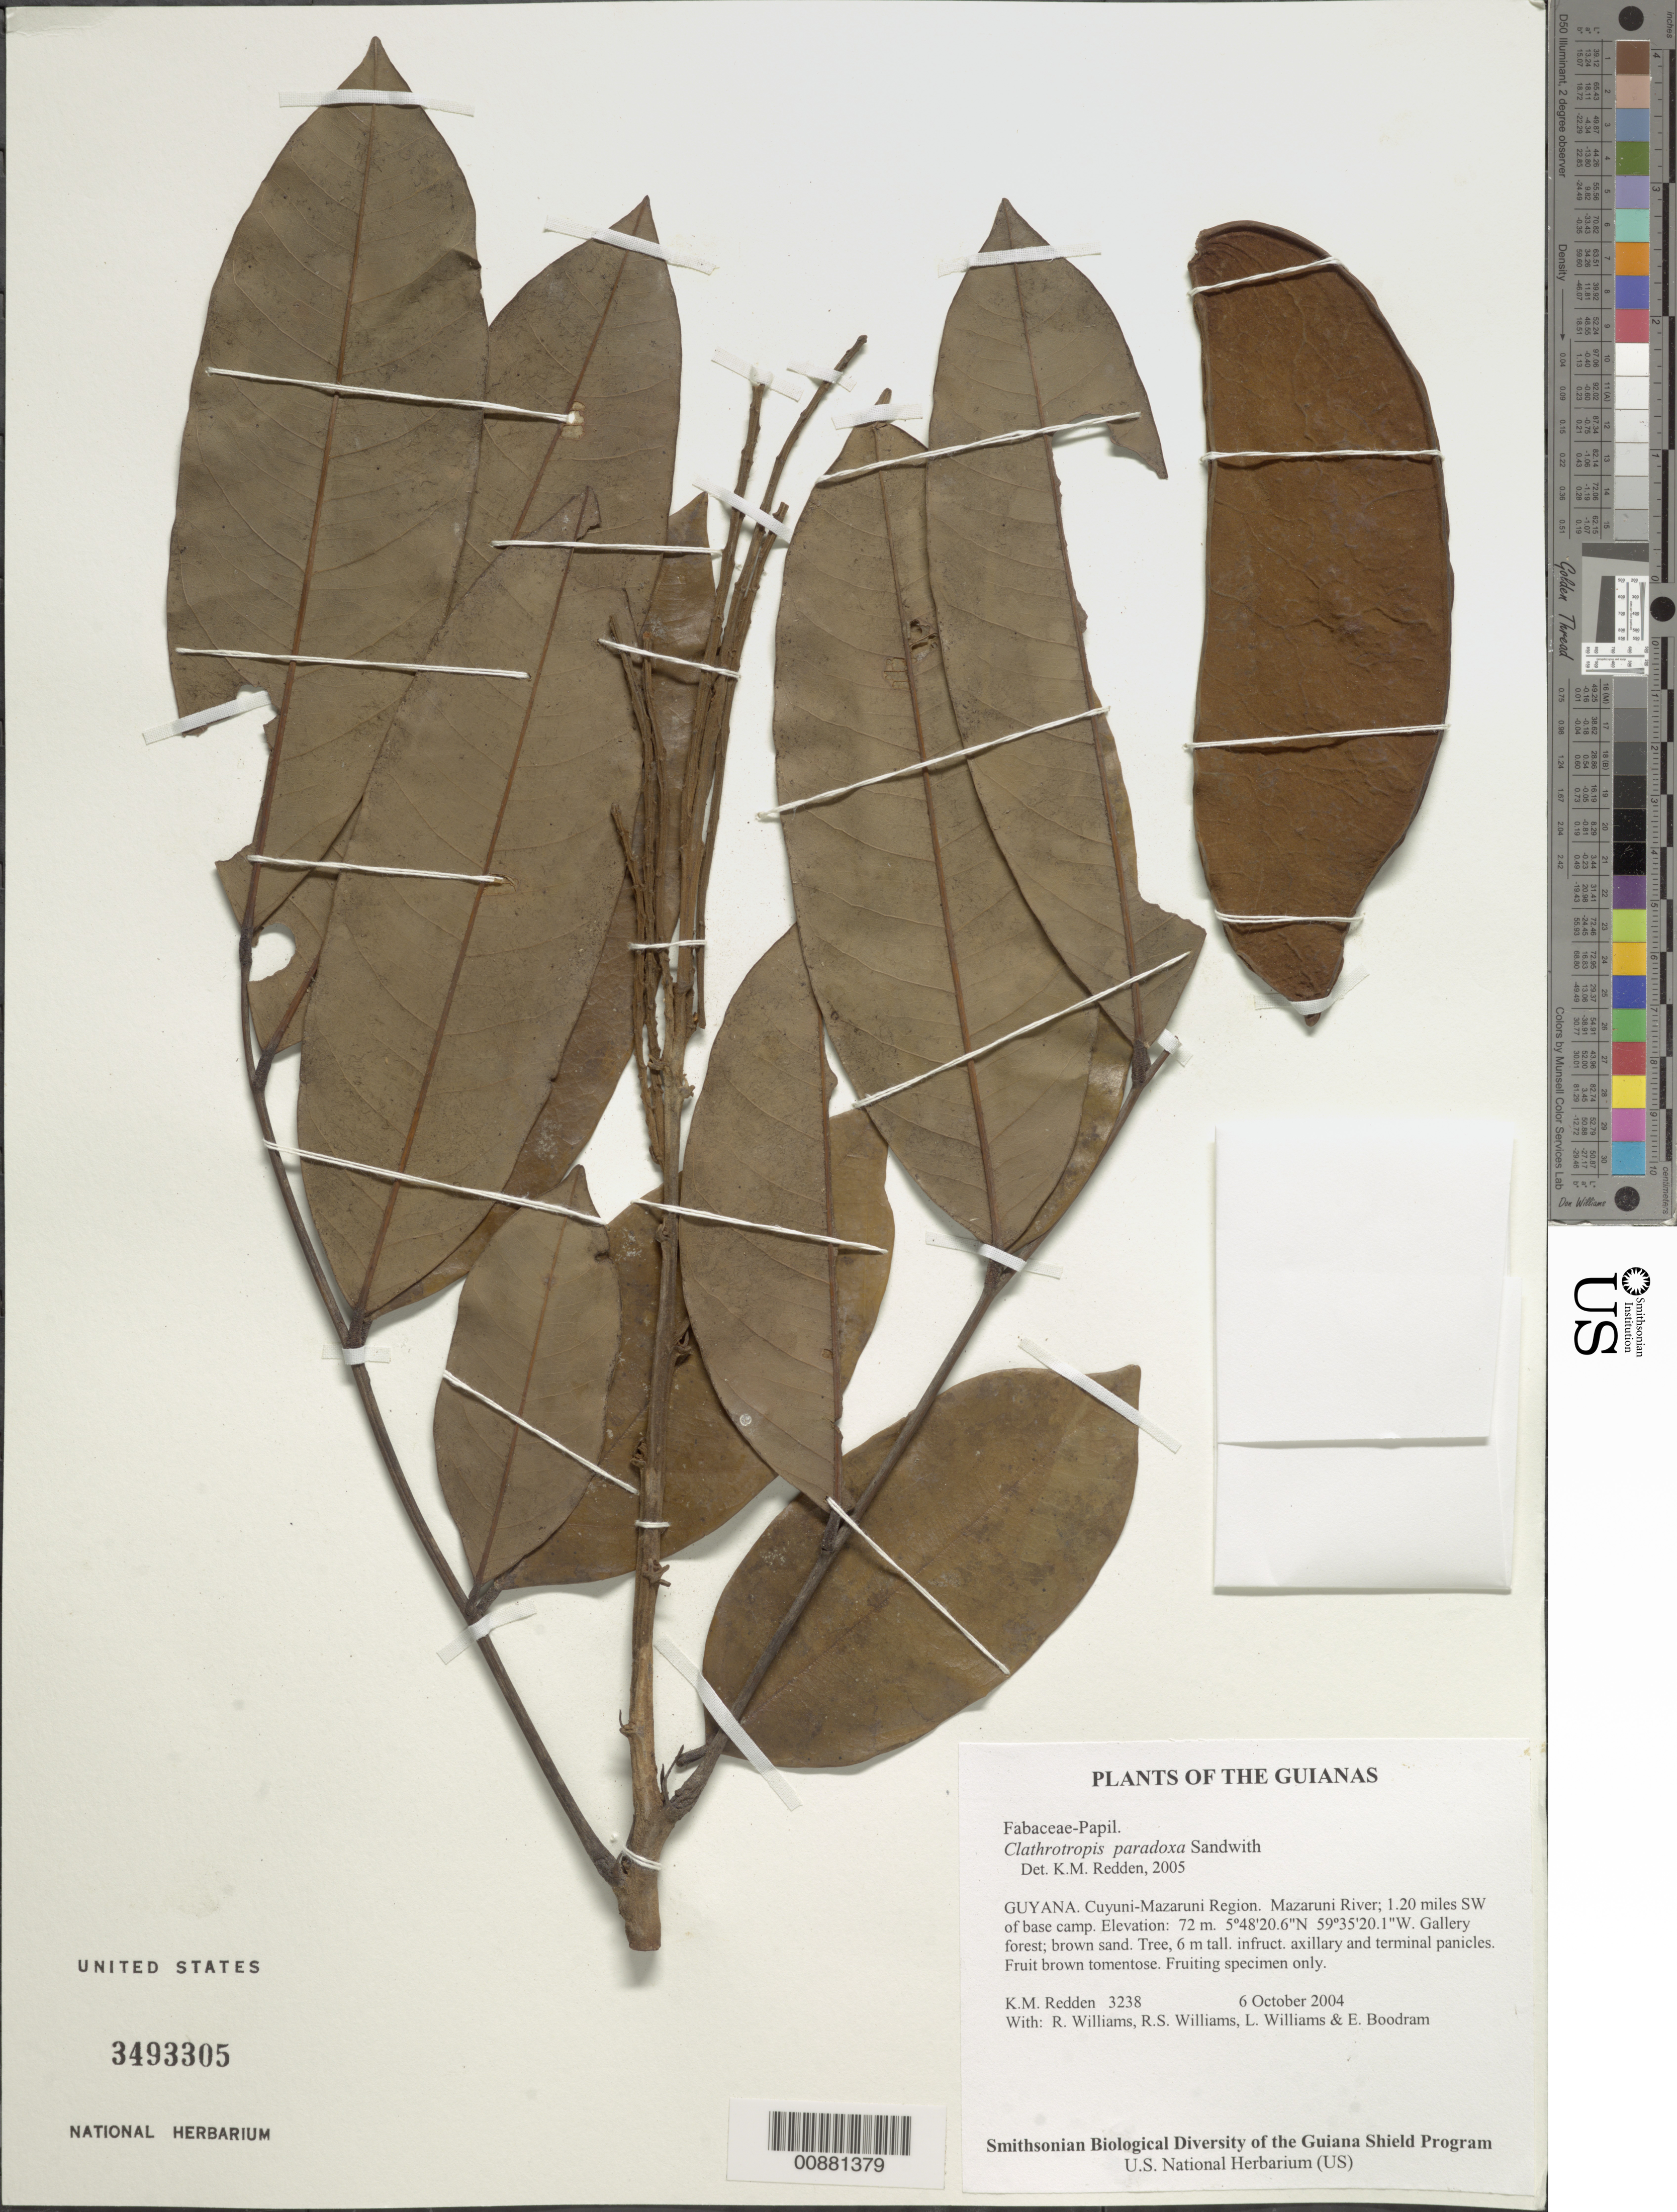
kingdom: Plantae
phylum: Tracheophyta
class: Magnoliopsida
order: Fabales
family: Fabaceae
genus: Clathrotropis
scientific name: Clathrotropis paradoxa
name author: Sandwith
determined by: Redden, K. M.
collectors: K. M. Redden, R. Williams, R. S. Williams, L. Williams & E. Boodram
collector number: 3238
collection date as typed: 6 October 2004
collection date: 2004-10-06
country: Guyana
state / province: Cuyuni-Mazaruni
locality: Mazaruni River; 1.20 miles SW of base camp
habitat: Gallery forest; brown sand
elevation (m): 72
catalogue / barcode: US 3493305